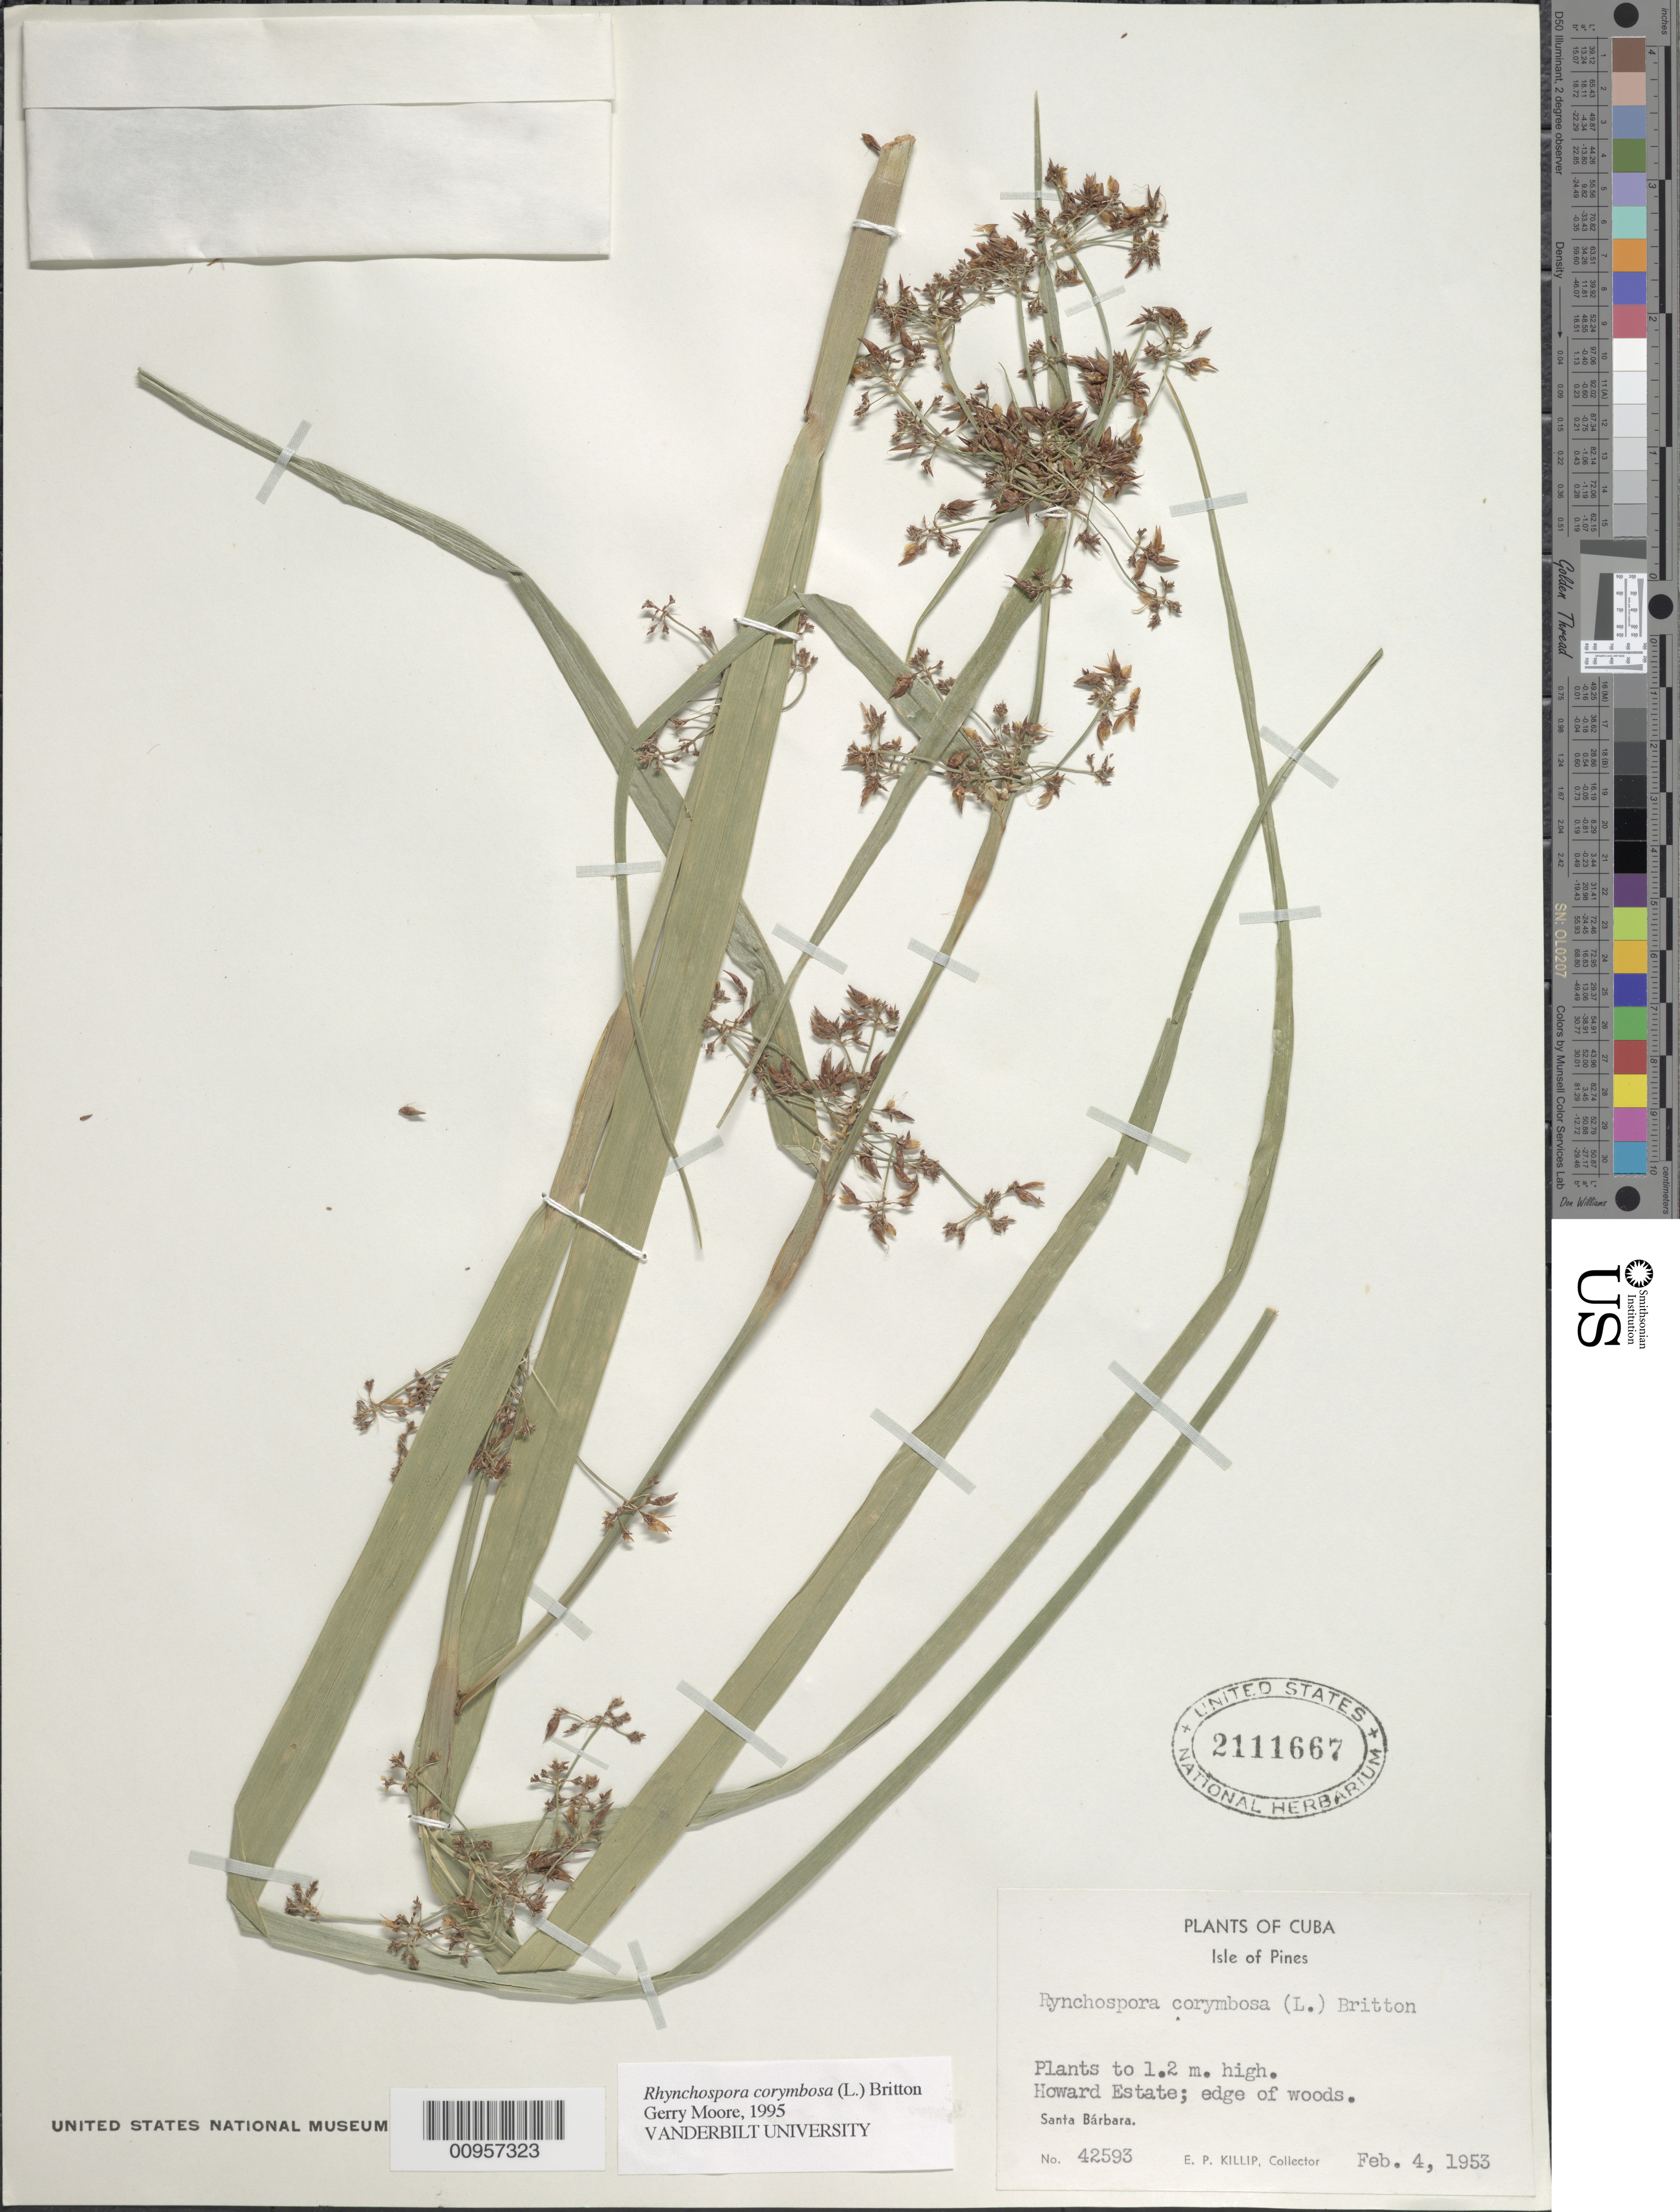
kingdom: Plantae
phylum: Tracheophyta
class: Liliopsida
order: Poales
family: Cyperaceae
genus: Rhynchospora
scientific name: Rhynchospora corymbosa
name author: (L.) Britton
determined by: Moore, G., (DUKE), Duke University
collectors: E. P. Killip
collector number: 42593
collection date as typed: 04 Feb 1953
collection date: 1953-02-04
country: Cuba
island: Isla de la Juventud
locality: Isle of Pines, Santa Bárbara, Howard Estate, edge of woods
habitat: Edge of woods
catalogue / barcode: US 2111667